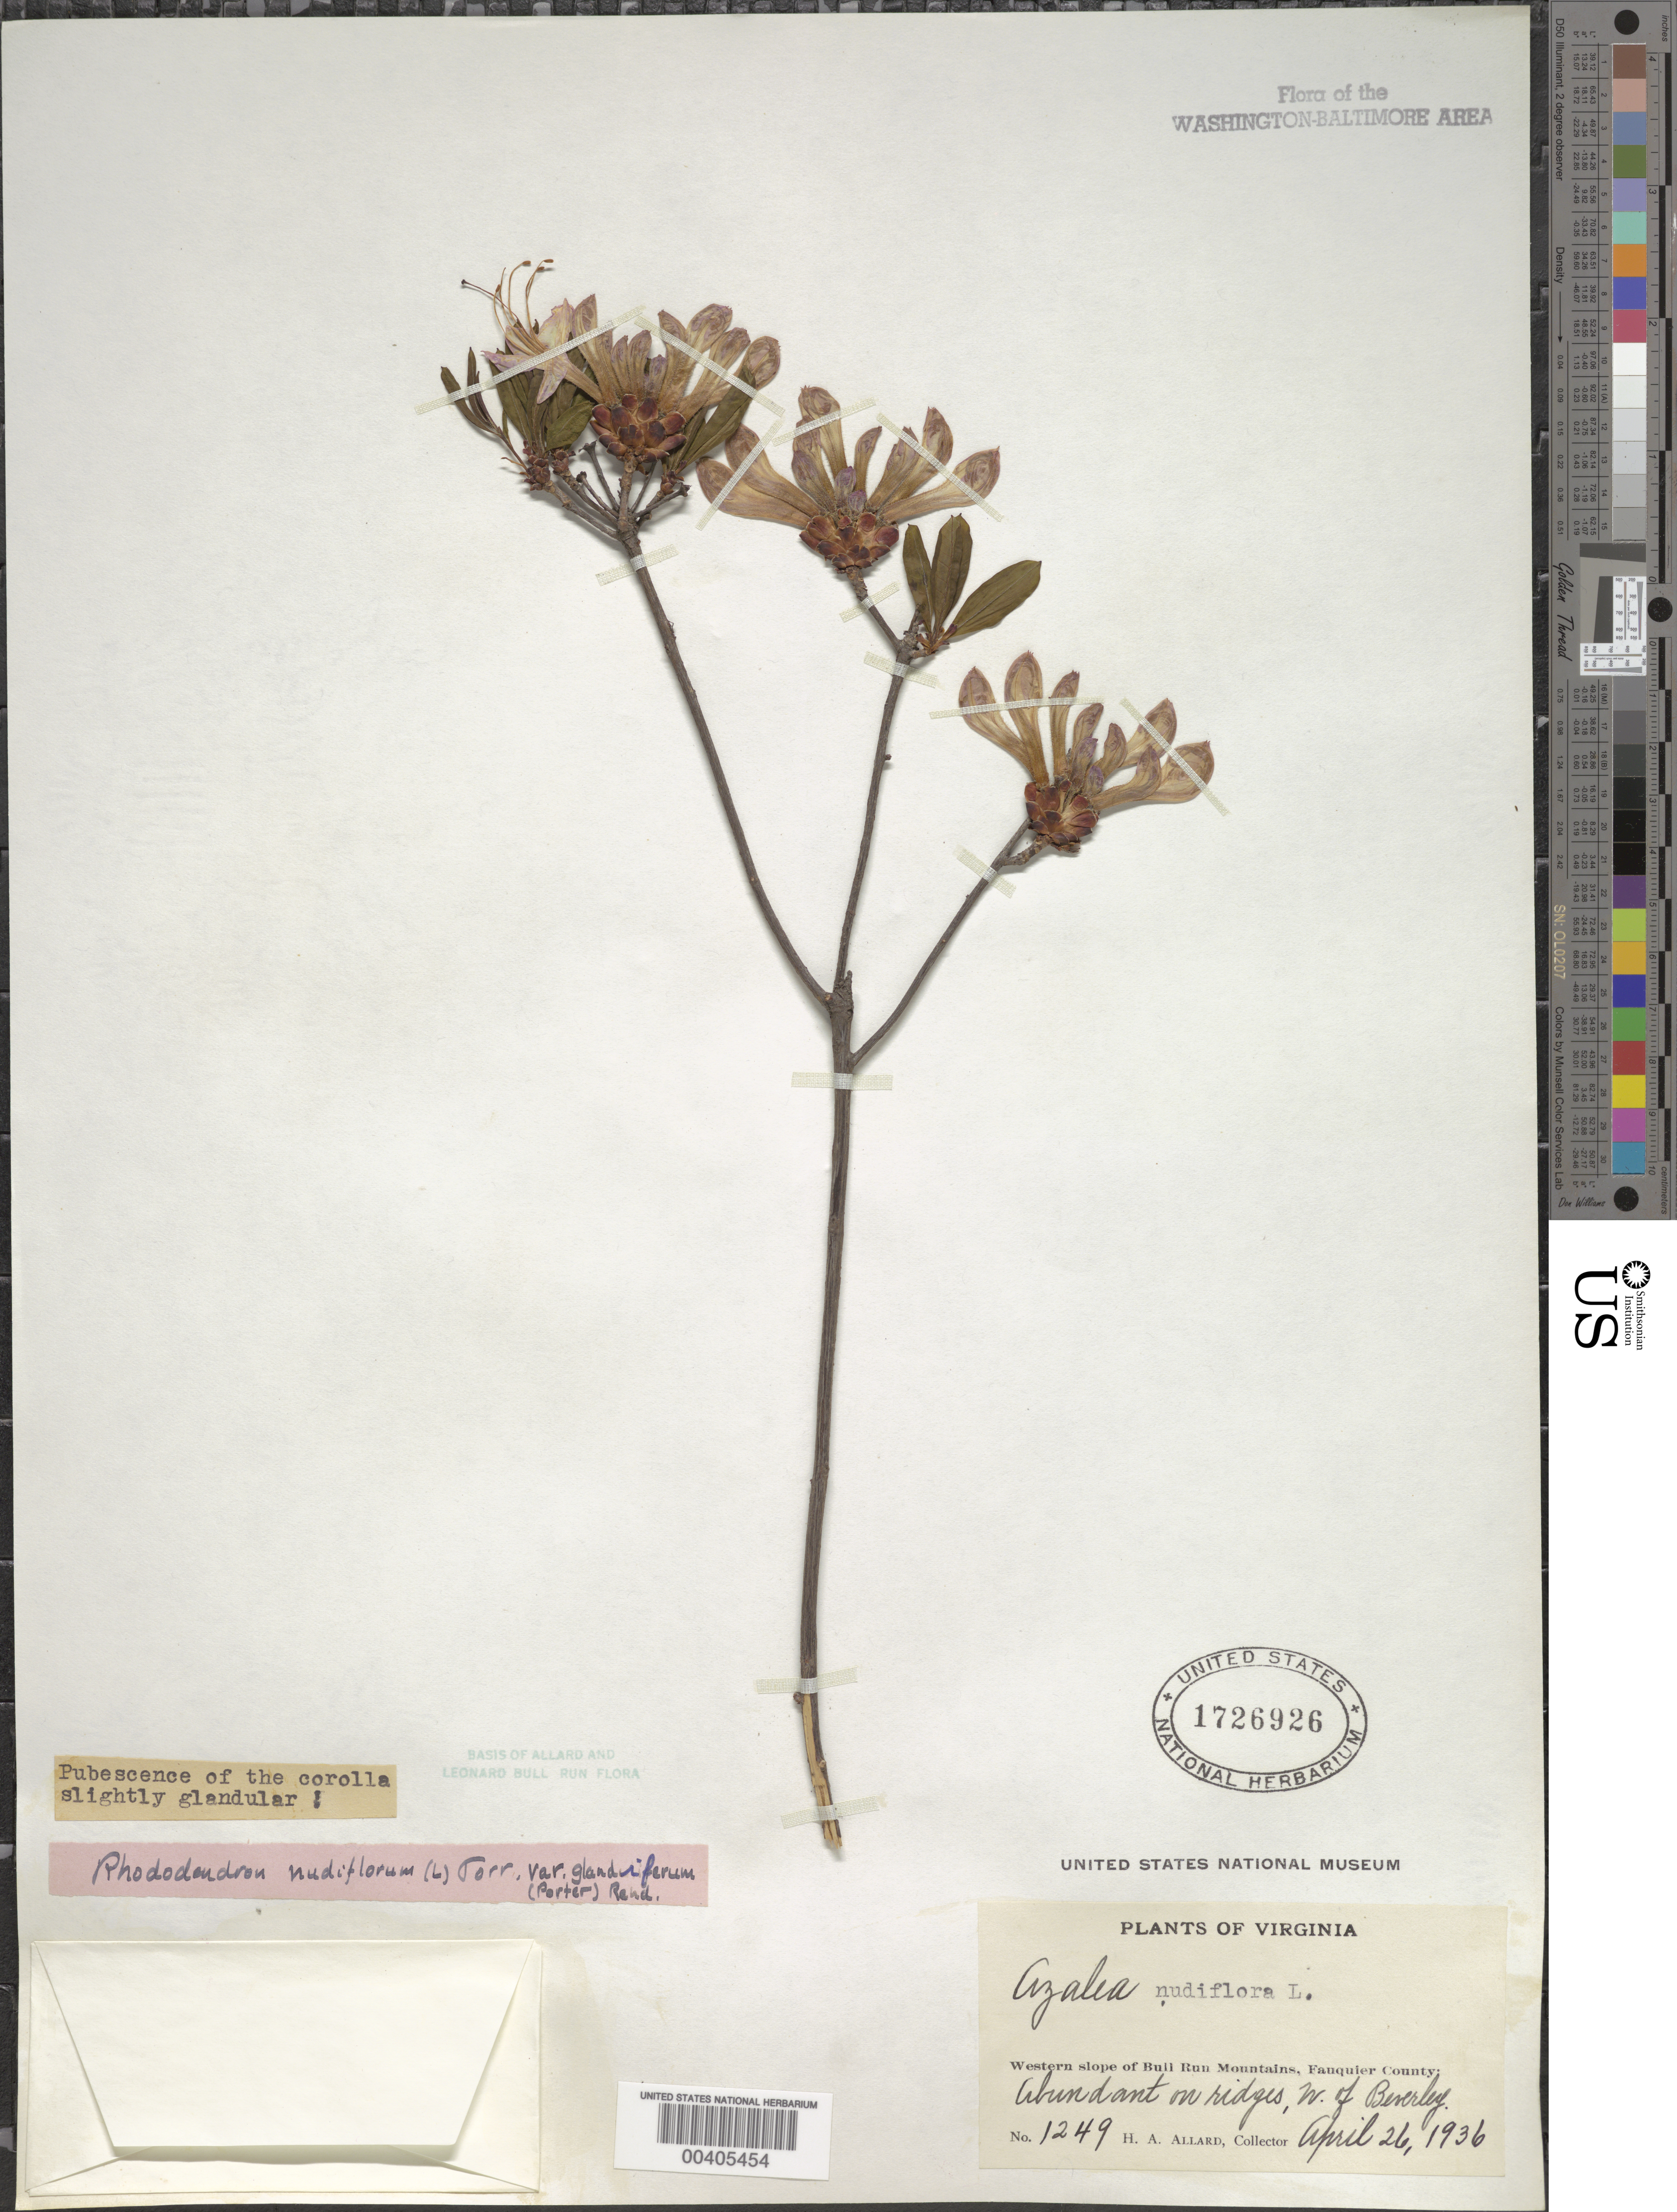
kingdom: Plantae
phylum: Tracheophyta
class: Magnoliopsida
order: Ericales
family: Ericaceae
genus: Rhododendron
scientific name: Rhododendron periclymenoides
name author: (Michx.) Shinners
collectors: H. A. Allard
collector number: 1249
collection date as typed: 26 Apr 1936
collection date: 1936-04-26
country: United States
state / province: Virginia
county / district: Fauquier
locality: Western Slope of Bull Run Mountains, North of Beverley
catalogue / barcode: US 1726926